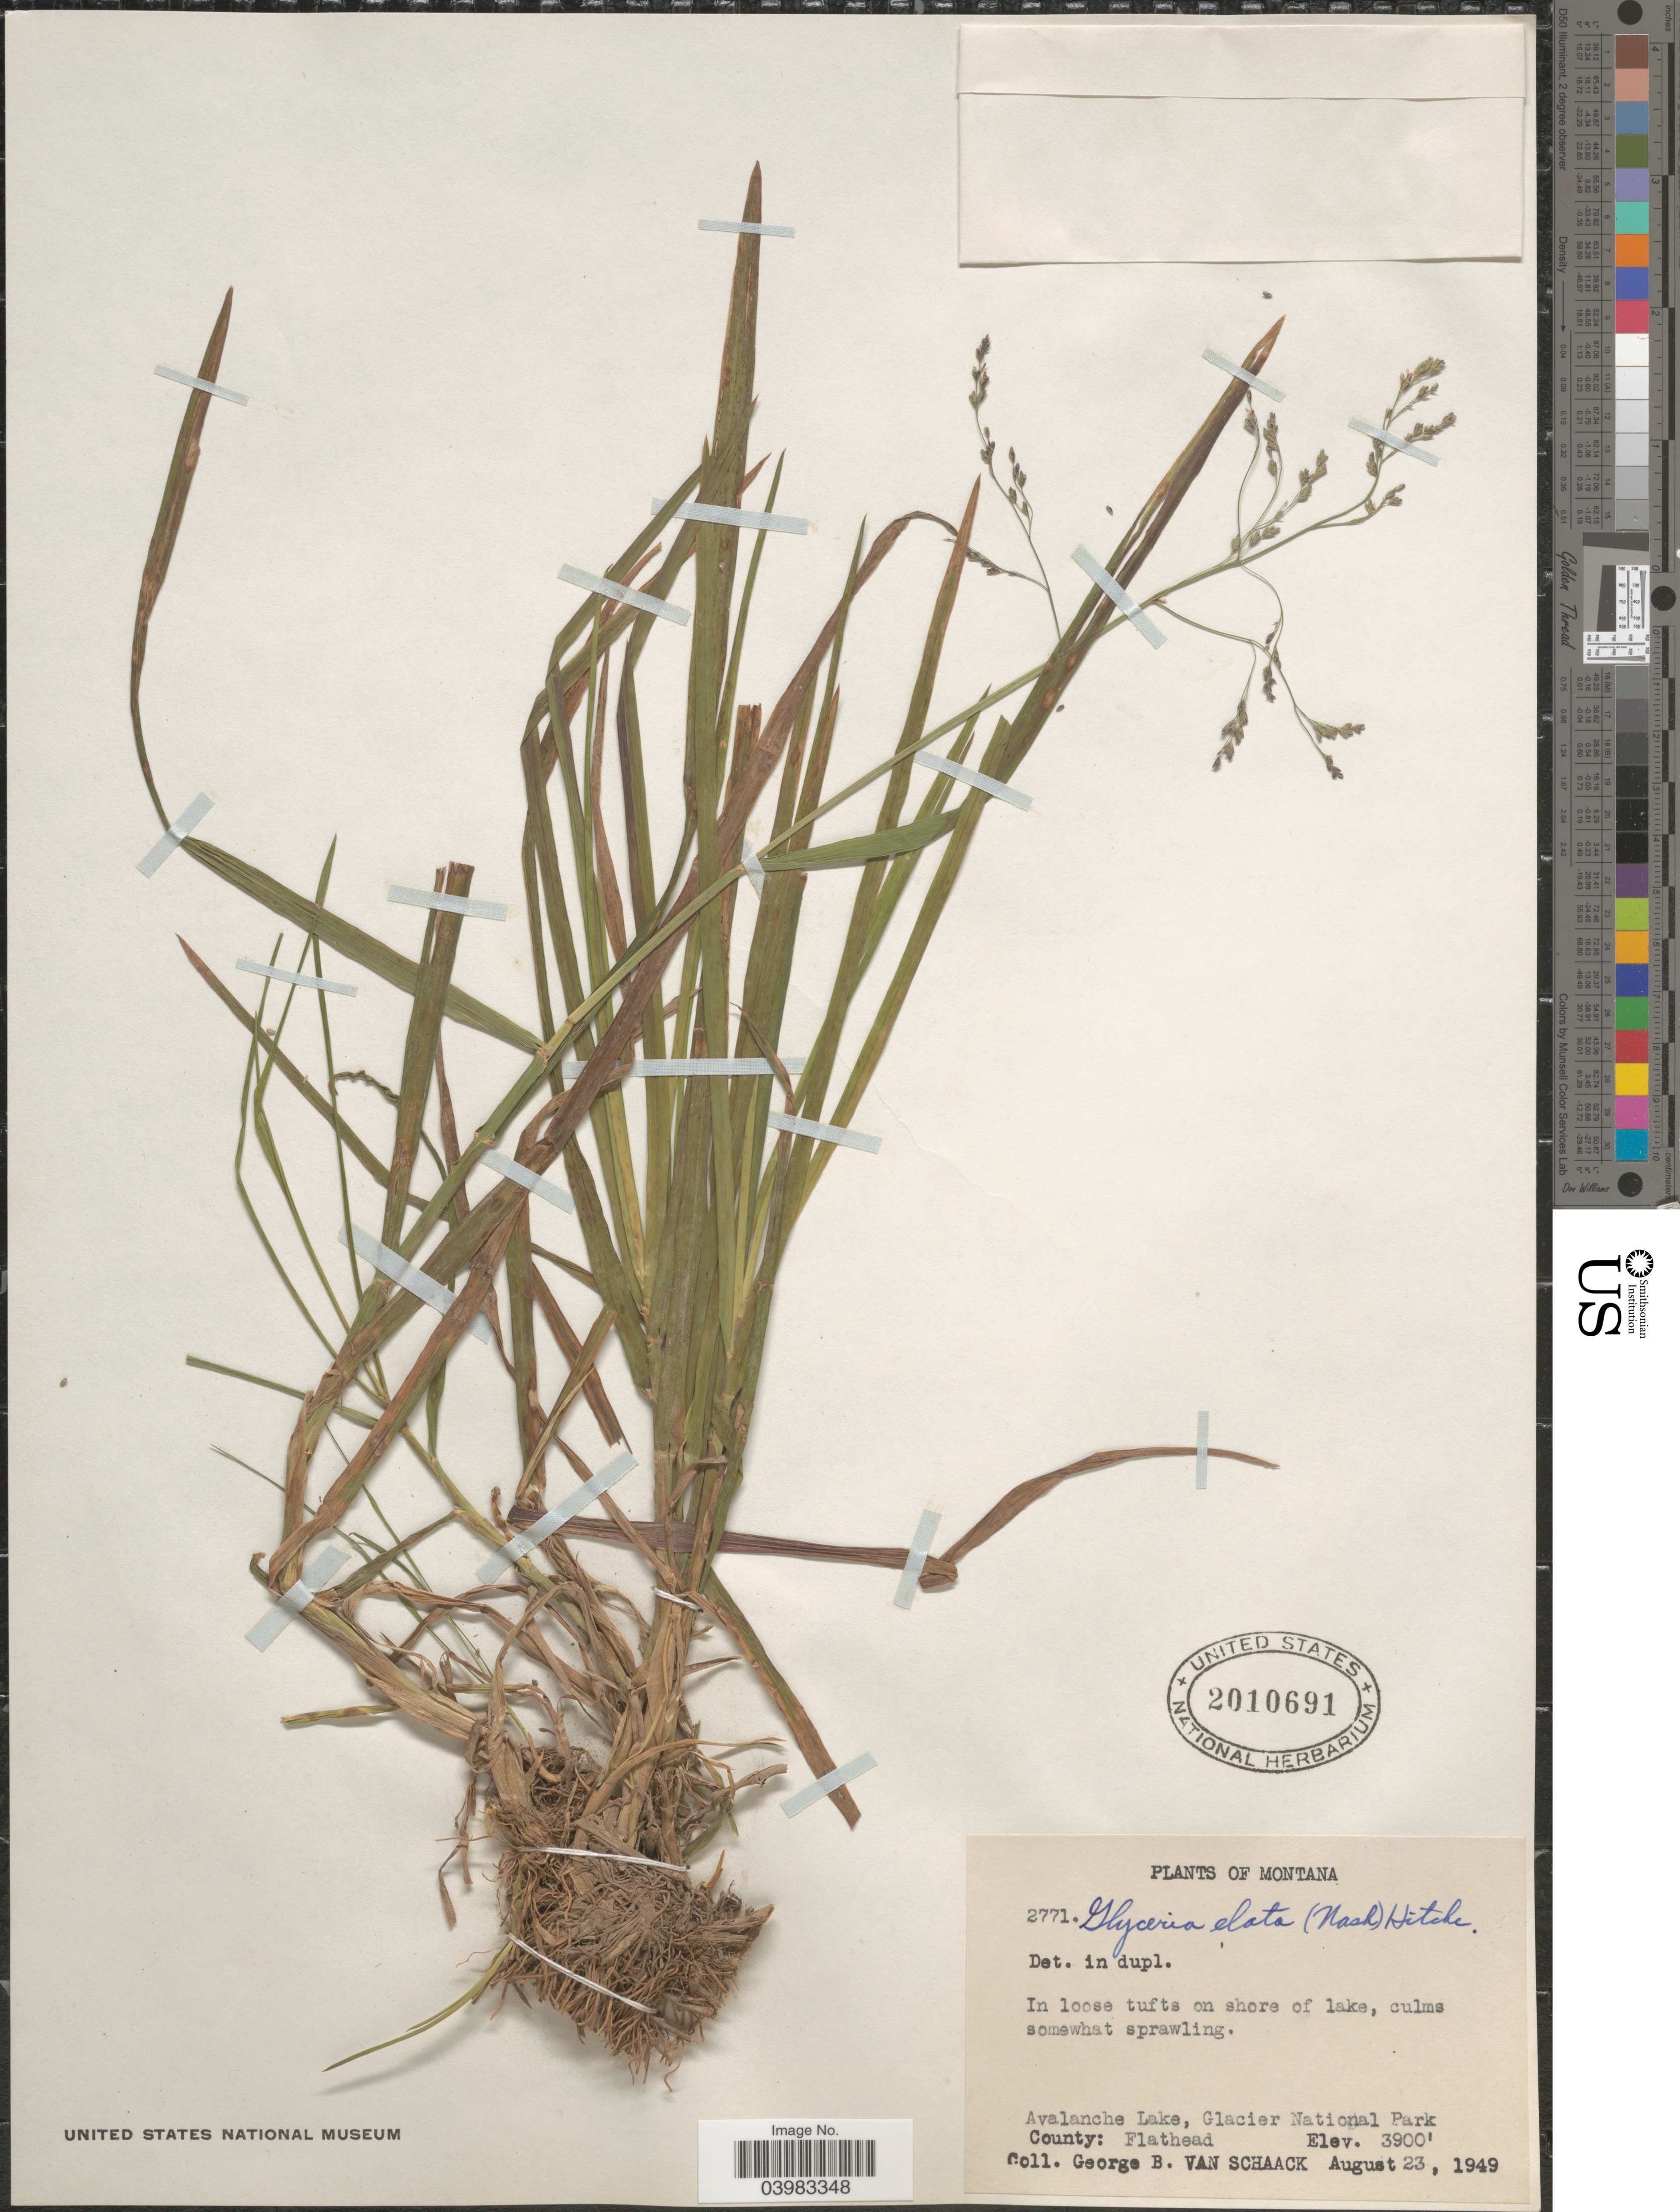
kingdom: Plantae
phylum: Tracheophyta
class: Liliopsida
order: Poales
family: Poaceae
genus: Glyceria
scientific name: Glyceria elata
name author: (Nash) M.E. Jones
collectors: G. Van Schaack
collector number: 2771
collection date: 1949-08-23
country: United States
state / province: Montana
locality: On shore of lake. Avalanche Lake, Glacier National Park. County: Flathead.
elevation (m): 1189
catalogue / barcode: US 2010691